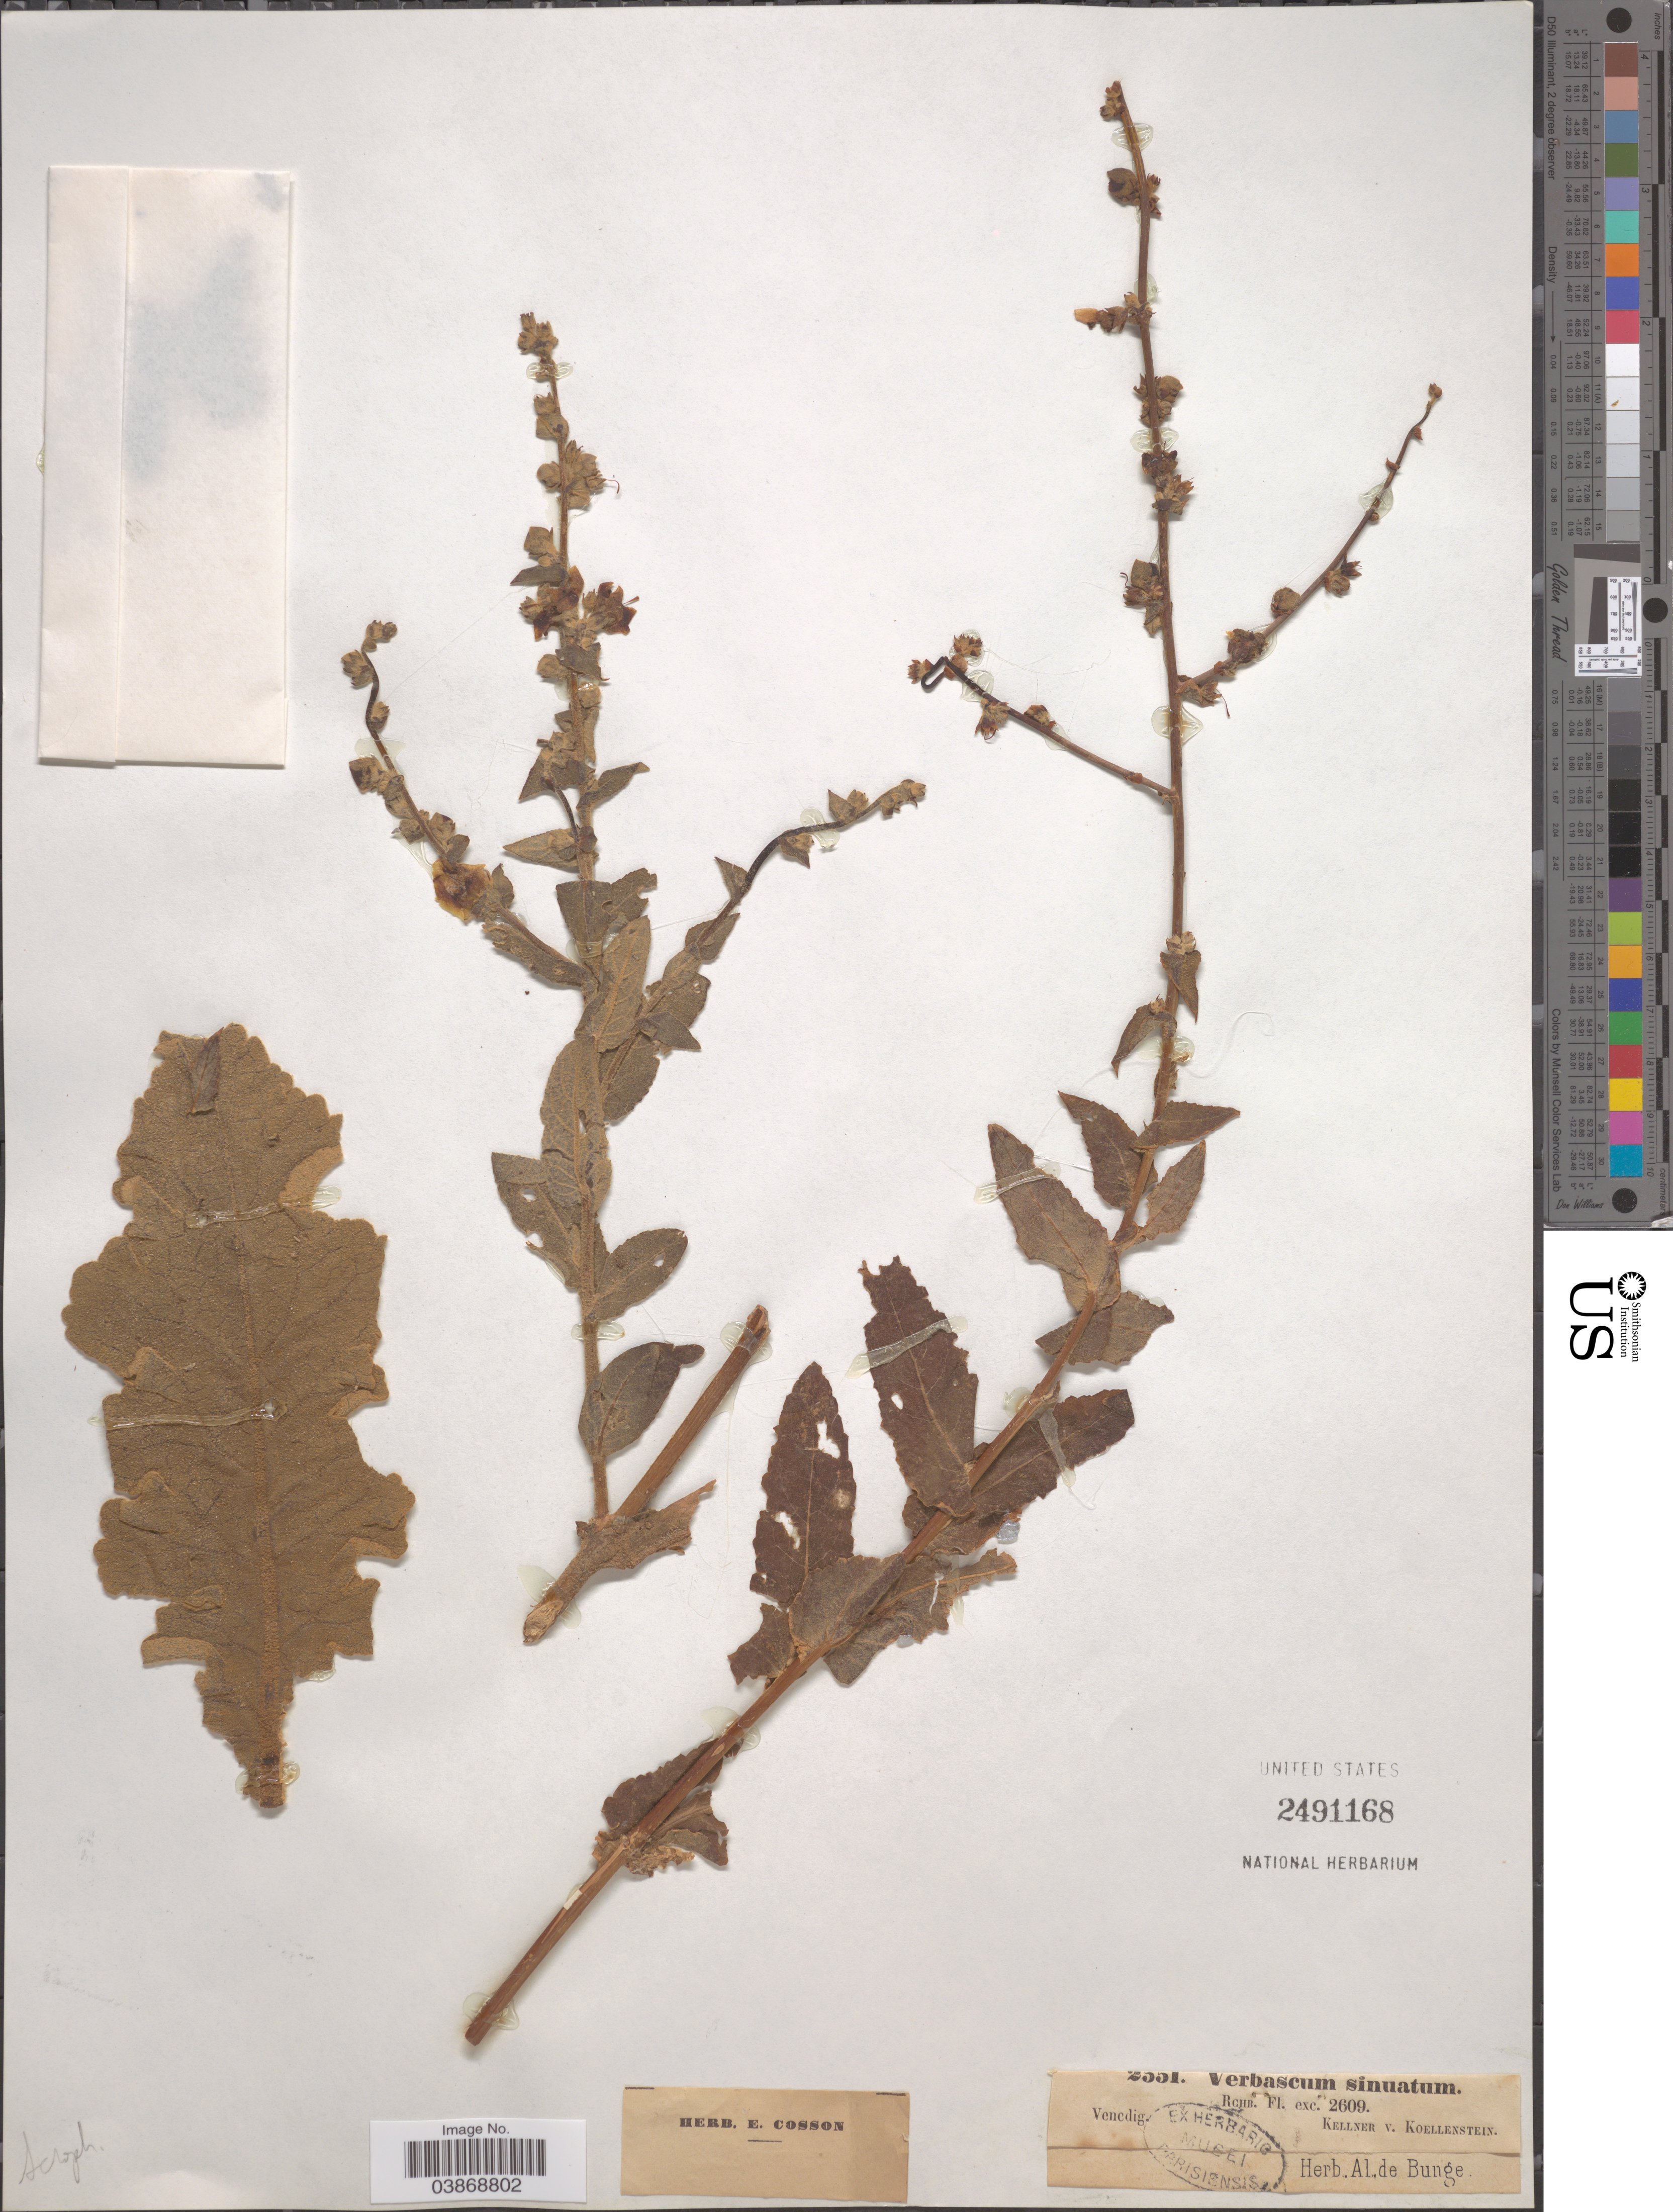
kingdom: Plantae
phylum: Tracheophyta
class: Magnoliopsida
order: Lamiales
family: Scrophulariaceae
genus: Verbascum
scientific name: Verbascum sinuatum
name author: L.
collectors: K. Koellenstein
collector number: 2551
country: Italy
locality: Venedig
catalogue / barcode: US 2491168